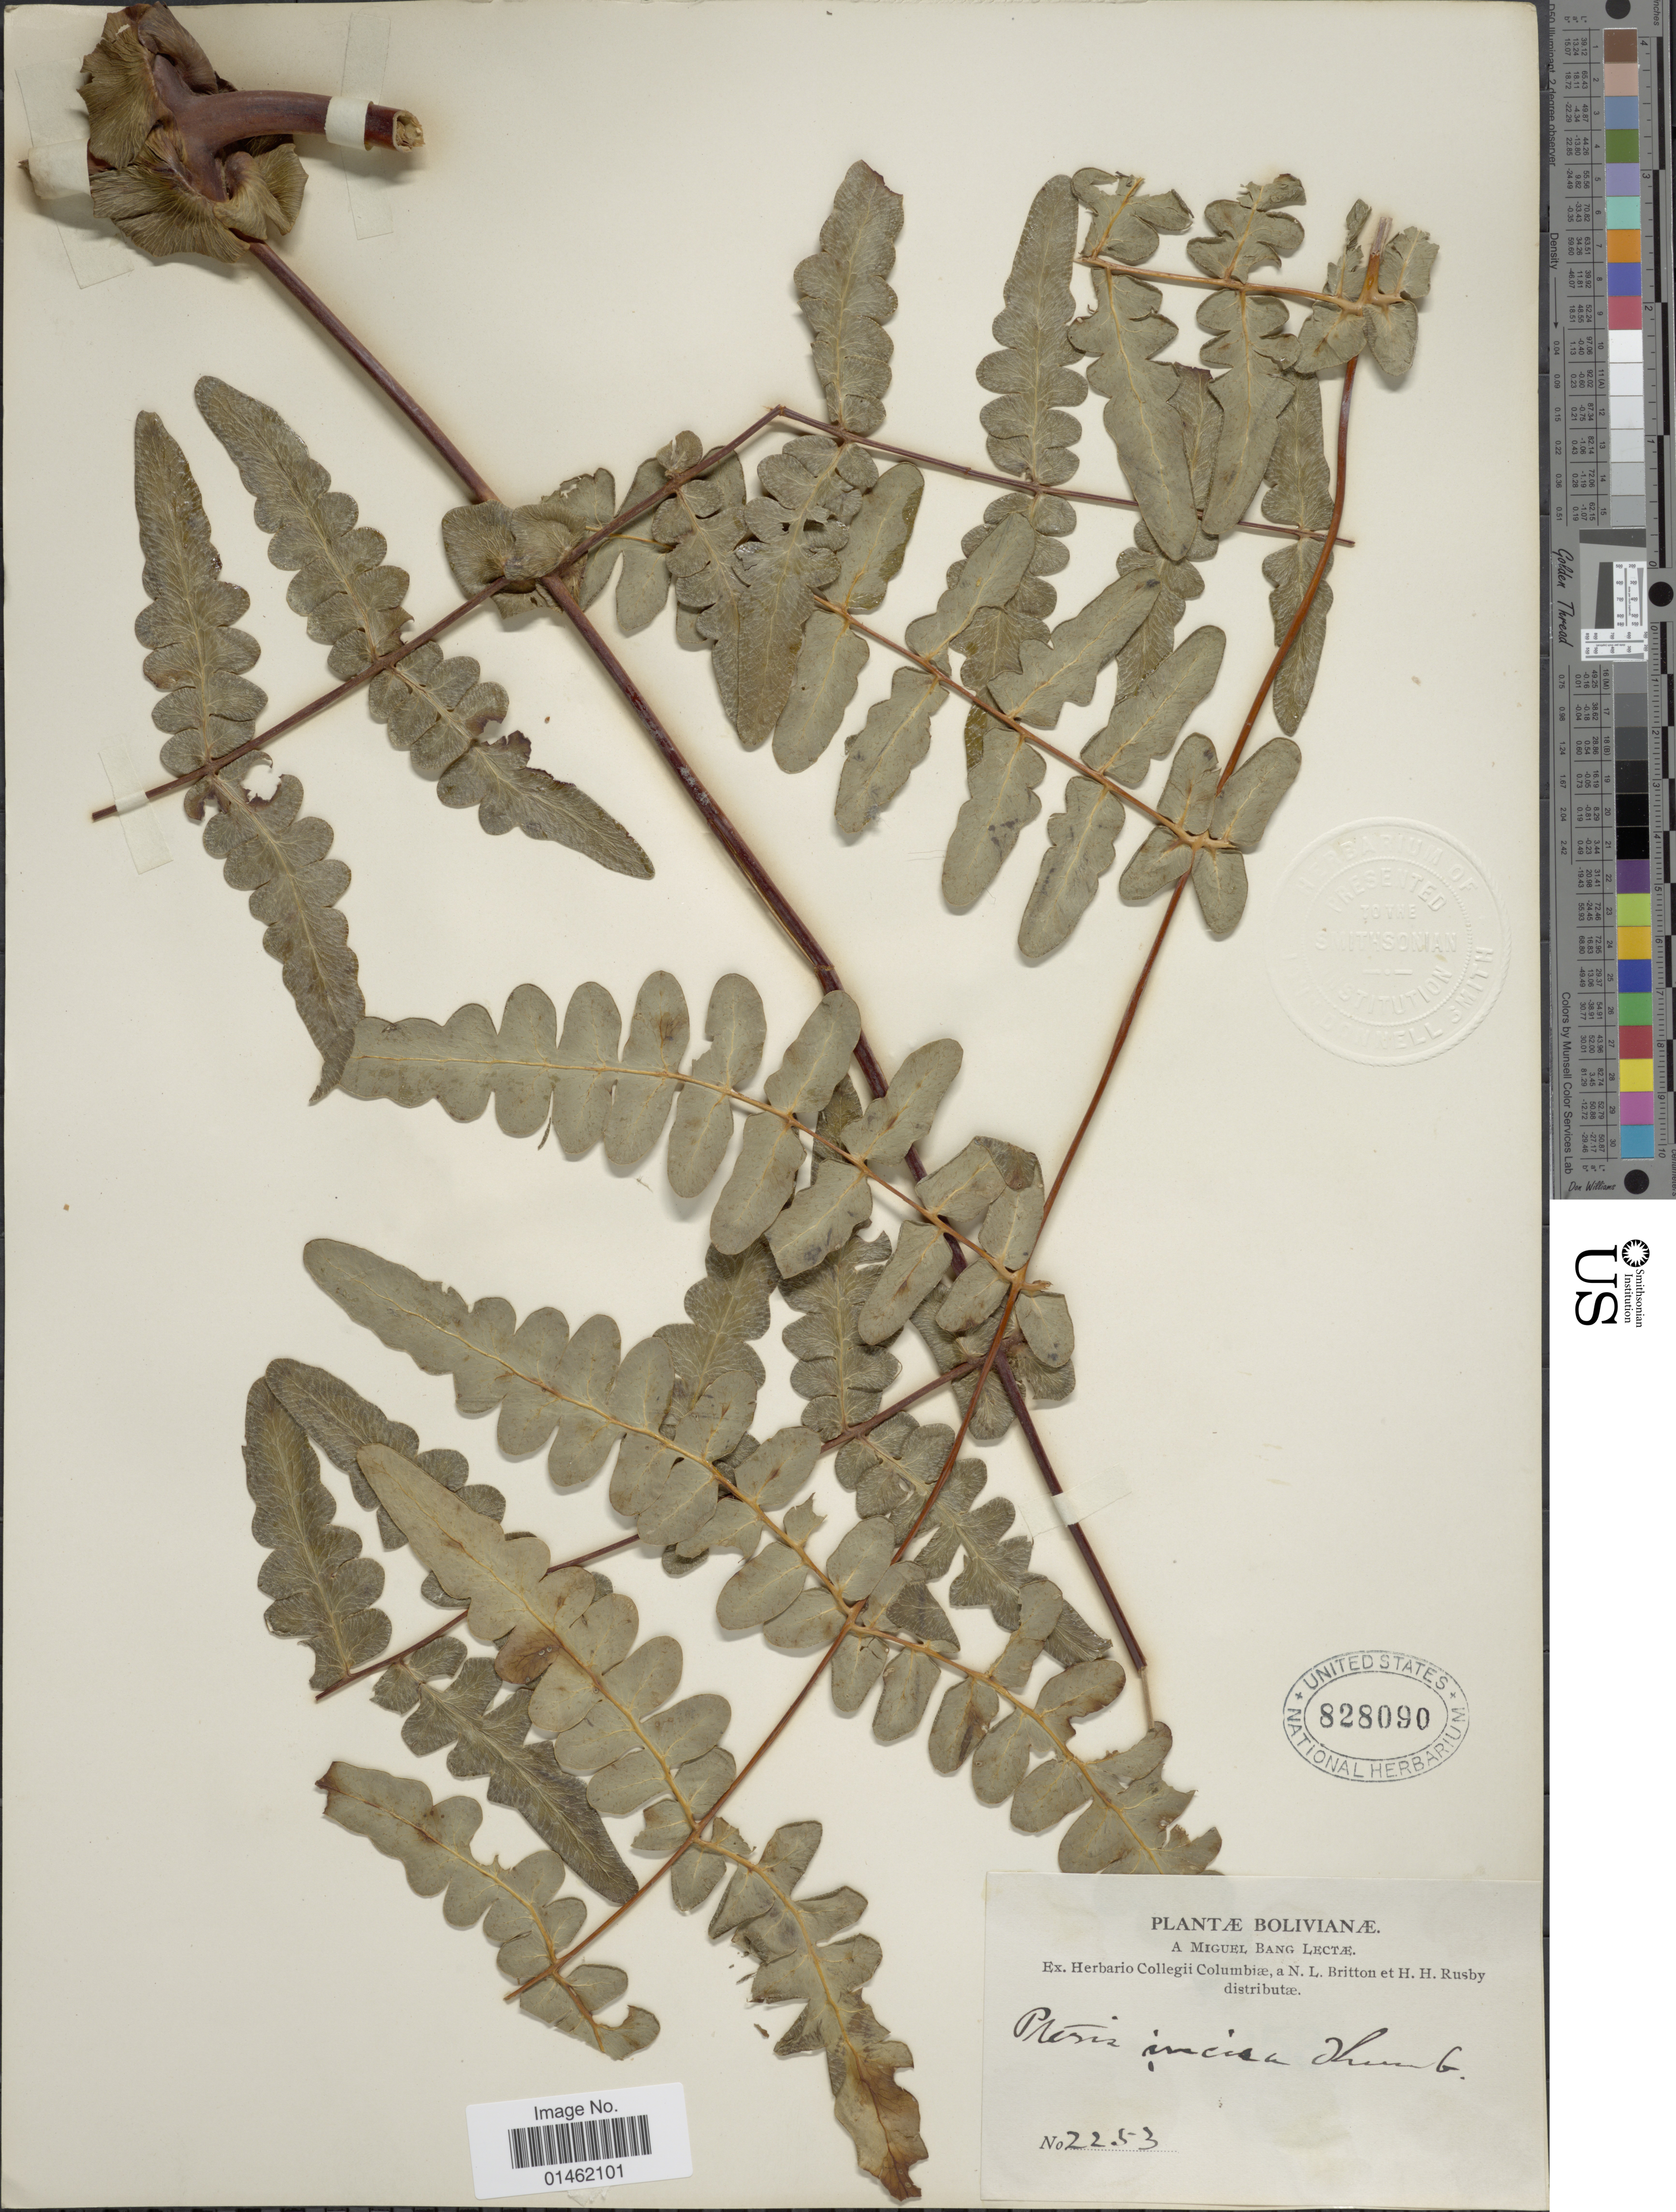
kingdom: Plantae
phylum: Tracheophyta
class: Polypodiopsida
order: Polypodiales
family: Dennstaedtiaceae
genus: Histiopteris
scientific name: Histiopteris incisa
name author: (Thunb.) J. Sm.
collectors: M. Bang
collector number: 2253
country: Bolivia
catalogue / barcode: US 828090